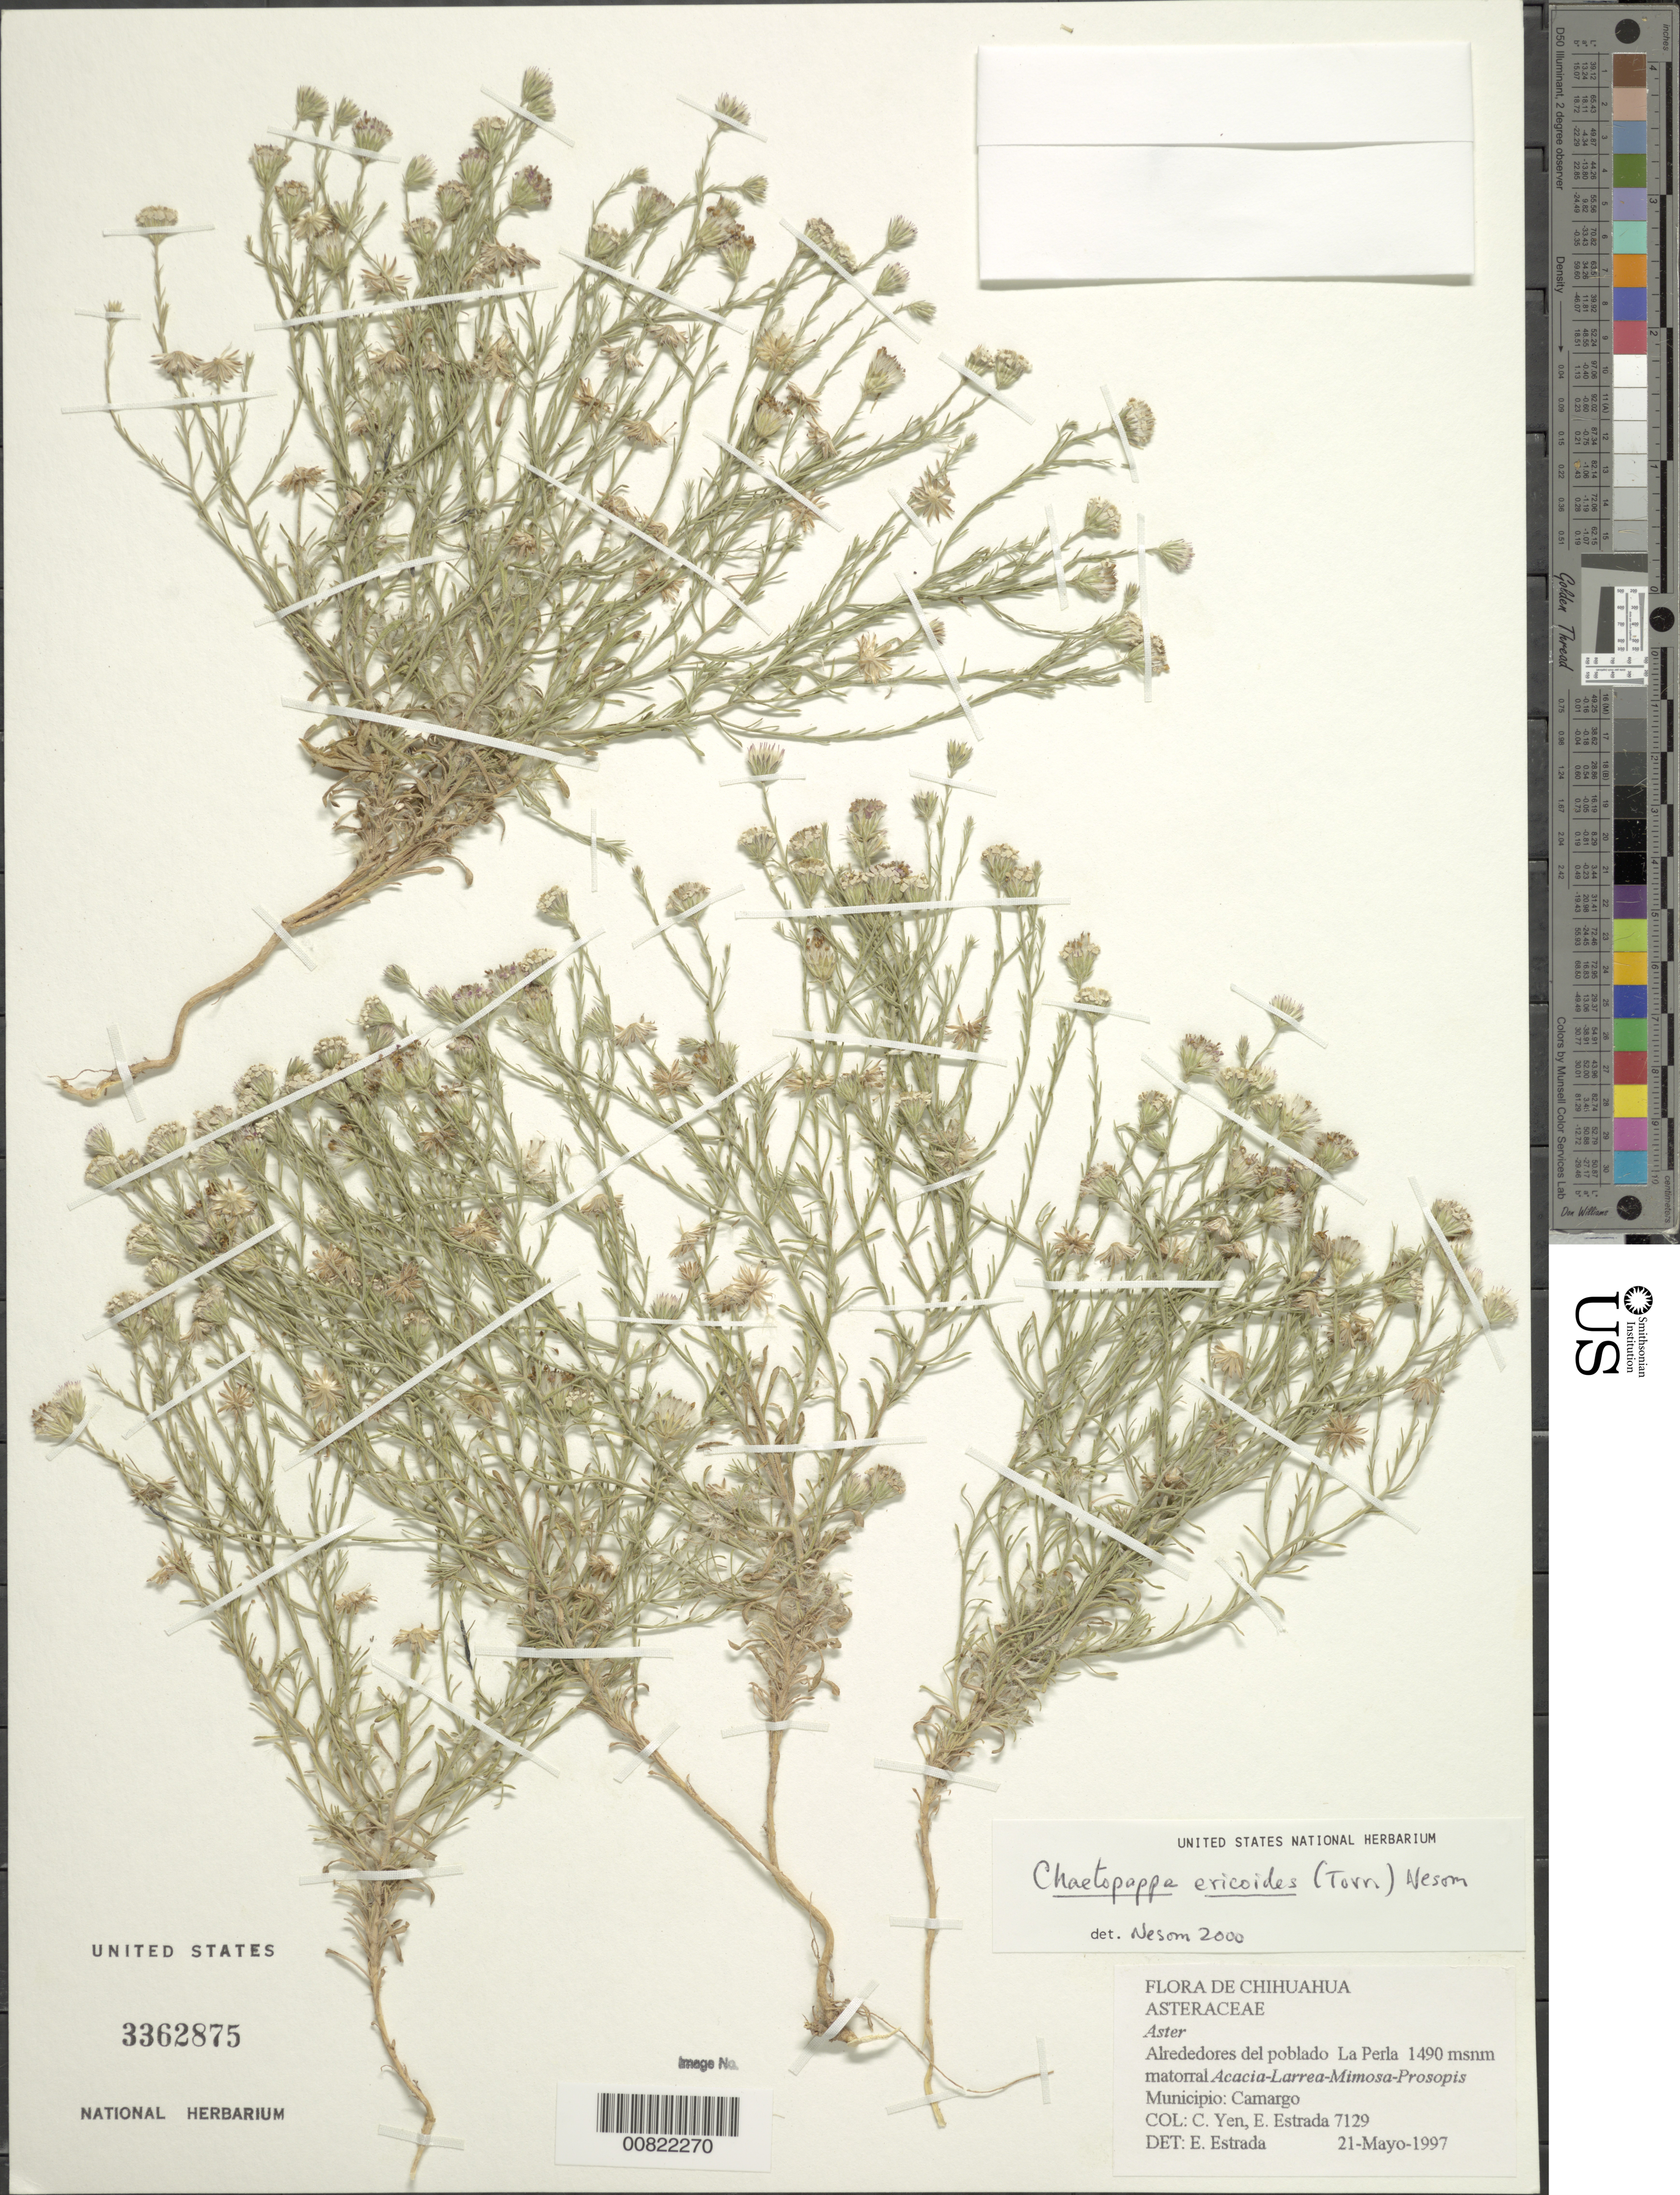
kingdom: Plantae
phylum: Tracheophyta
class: Magnoliopsida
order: Asterales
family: Asteraceae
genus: Chaetopappa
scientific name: Chaetopappa ericoides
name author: (Torr.) G.L. Nesom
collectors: Y. C. Yang & E. Estrada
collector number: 7129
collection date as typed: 21 May 1997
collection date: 1997-05-21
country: Mexico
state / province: Chihuahua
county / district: Camargo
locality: Alrededores del poblado La Perla.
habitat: Matorral Acacia-Larrea-Mimosa-Prosopis.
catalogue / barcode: US 3362875